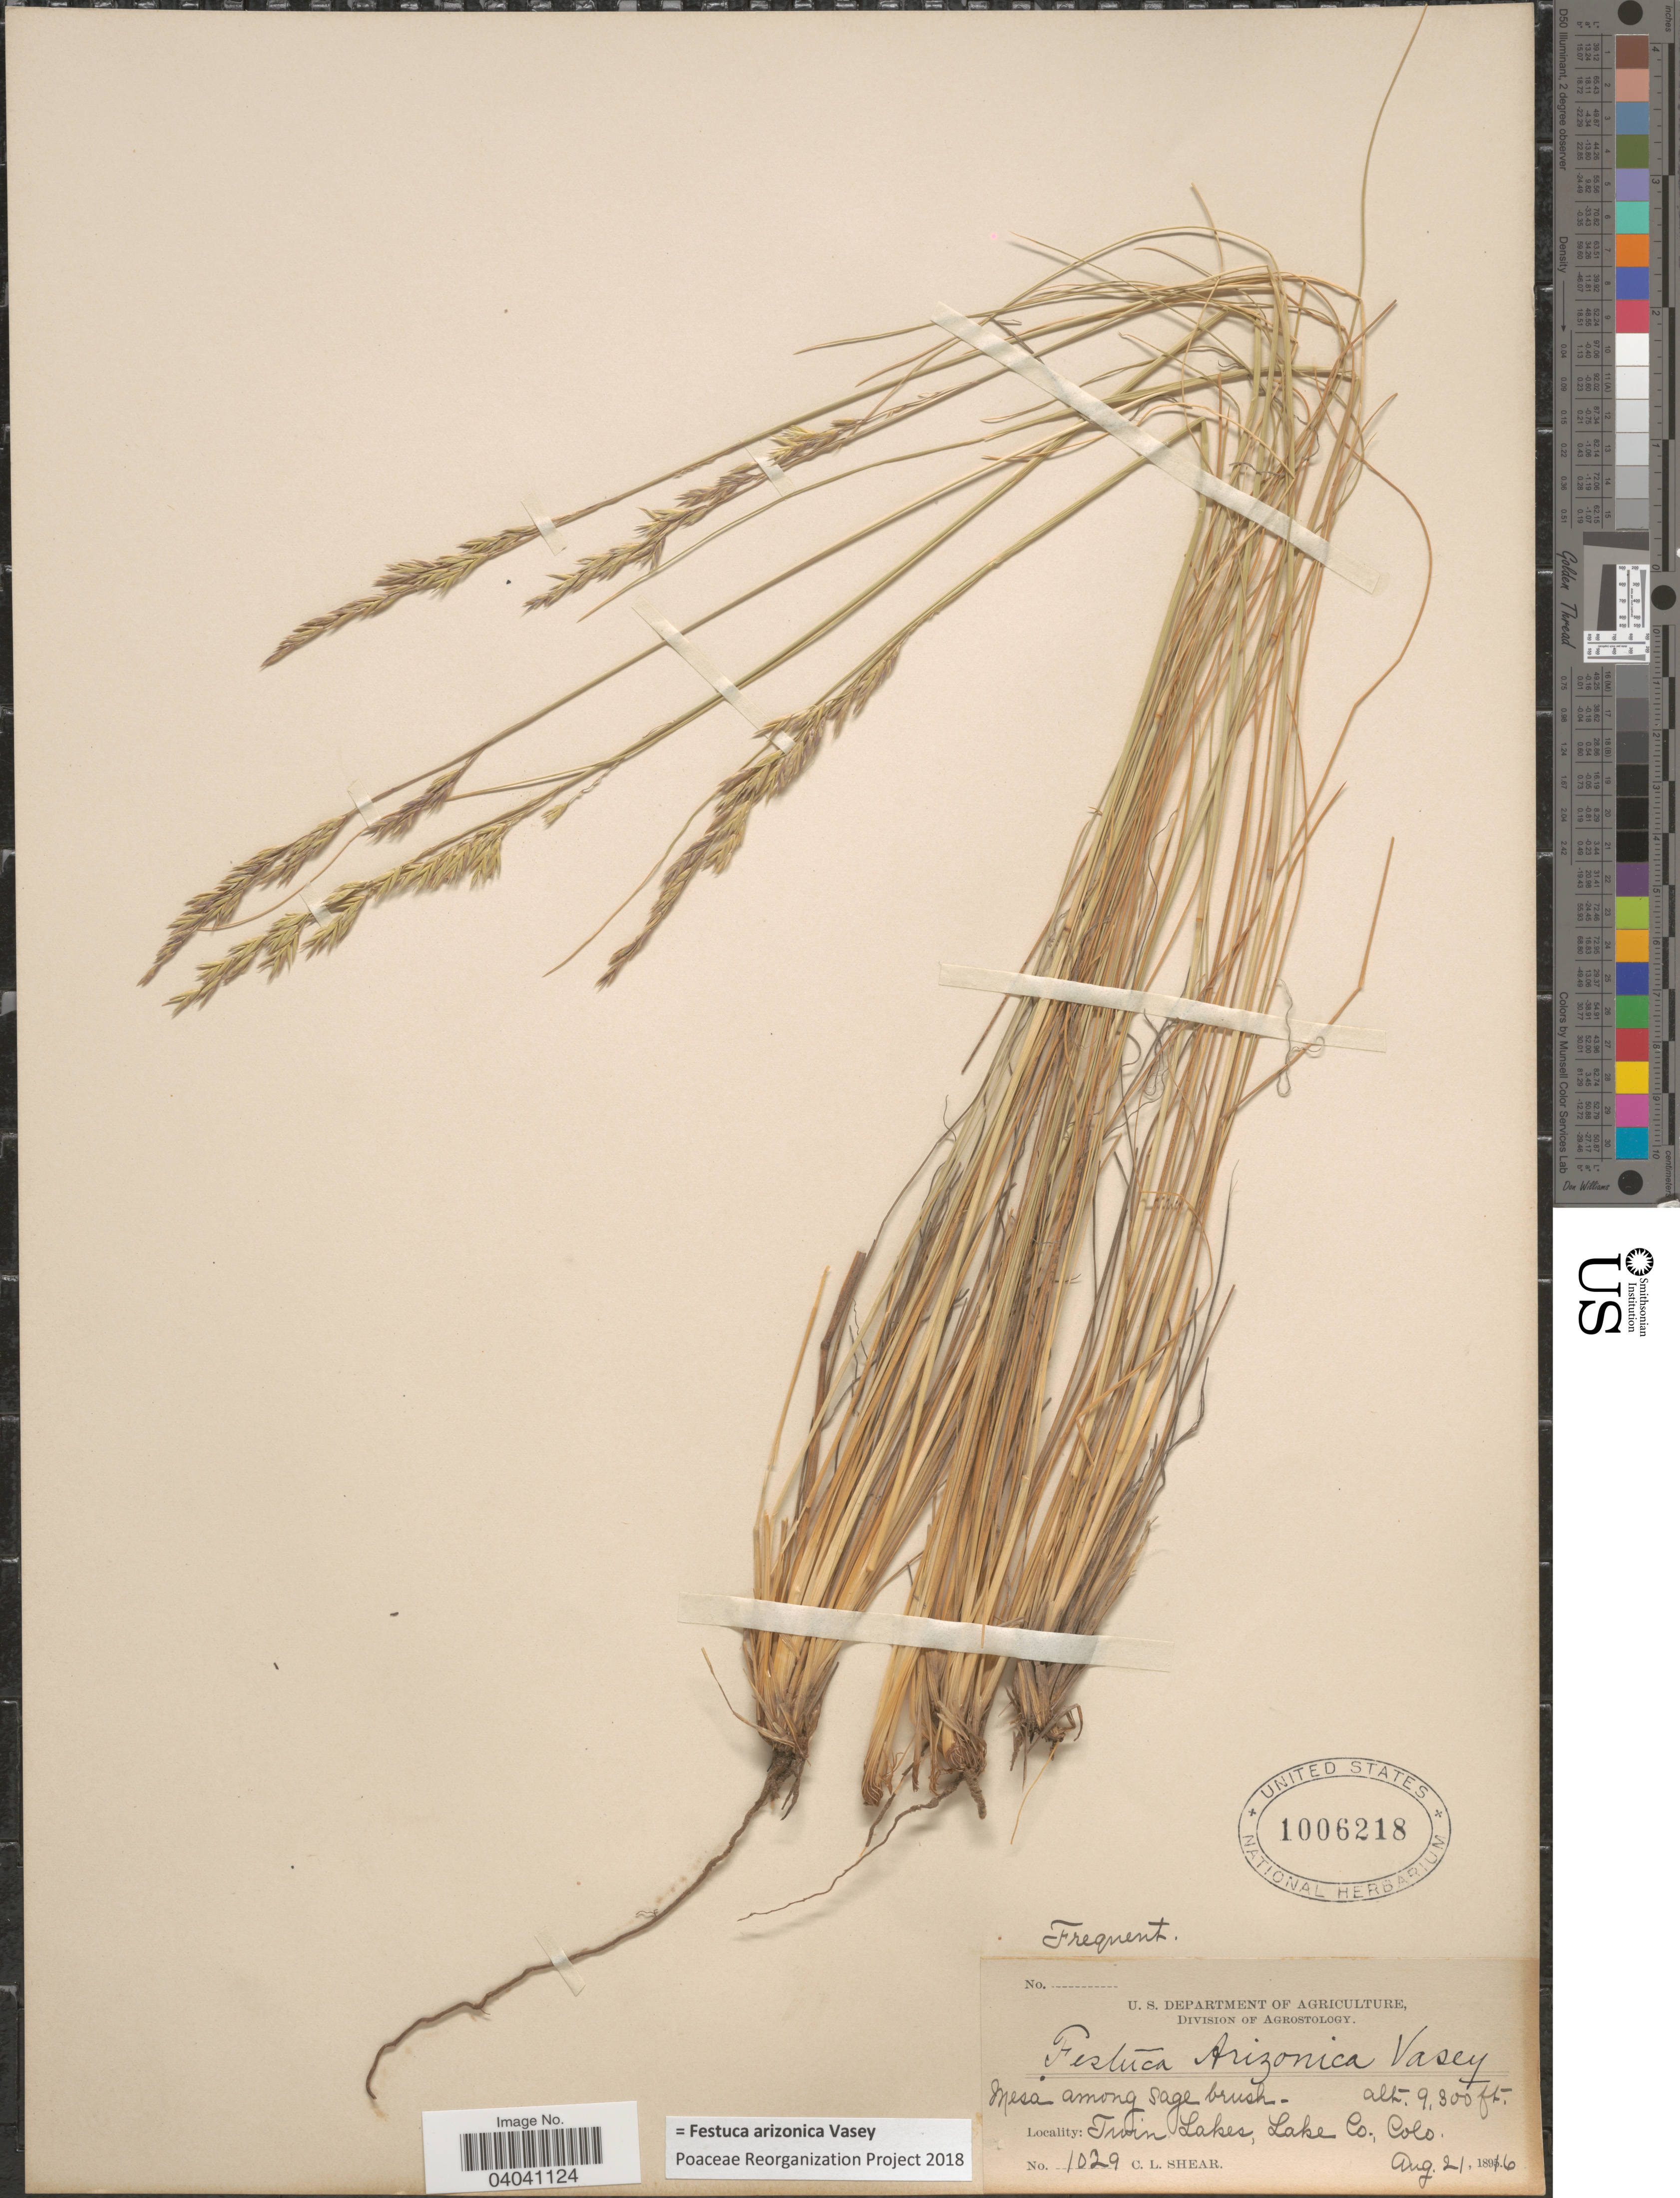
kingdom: Plantae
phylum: Tracheophyta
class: Liliopsida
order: Poales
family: Poaceae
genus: Festuca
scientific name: Festuca arizonica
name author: Vasey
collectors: C. L. Shear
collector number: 1029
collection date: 1896-08-21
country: United States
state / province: Colorado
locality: Twin Lakes, Lake Co.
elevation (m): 2835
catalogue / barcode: US 1006218